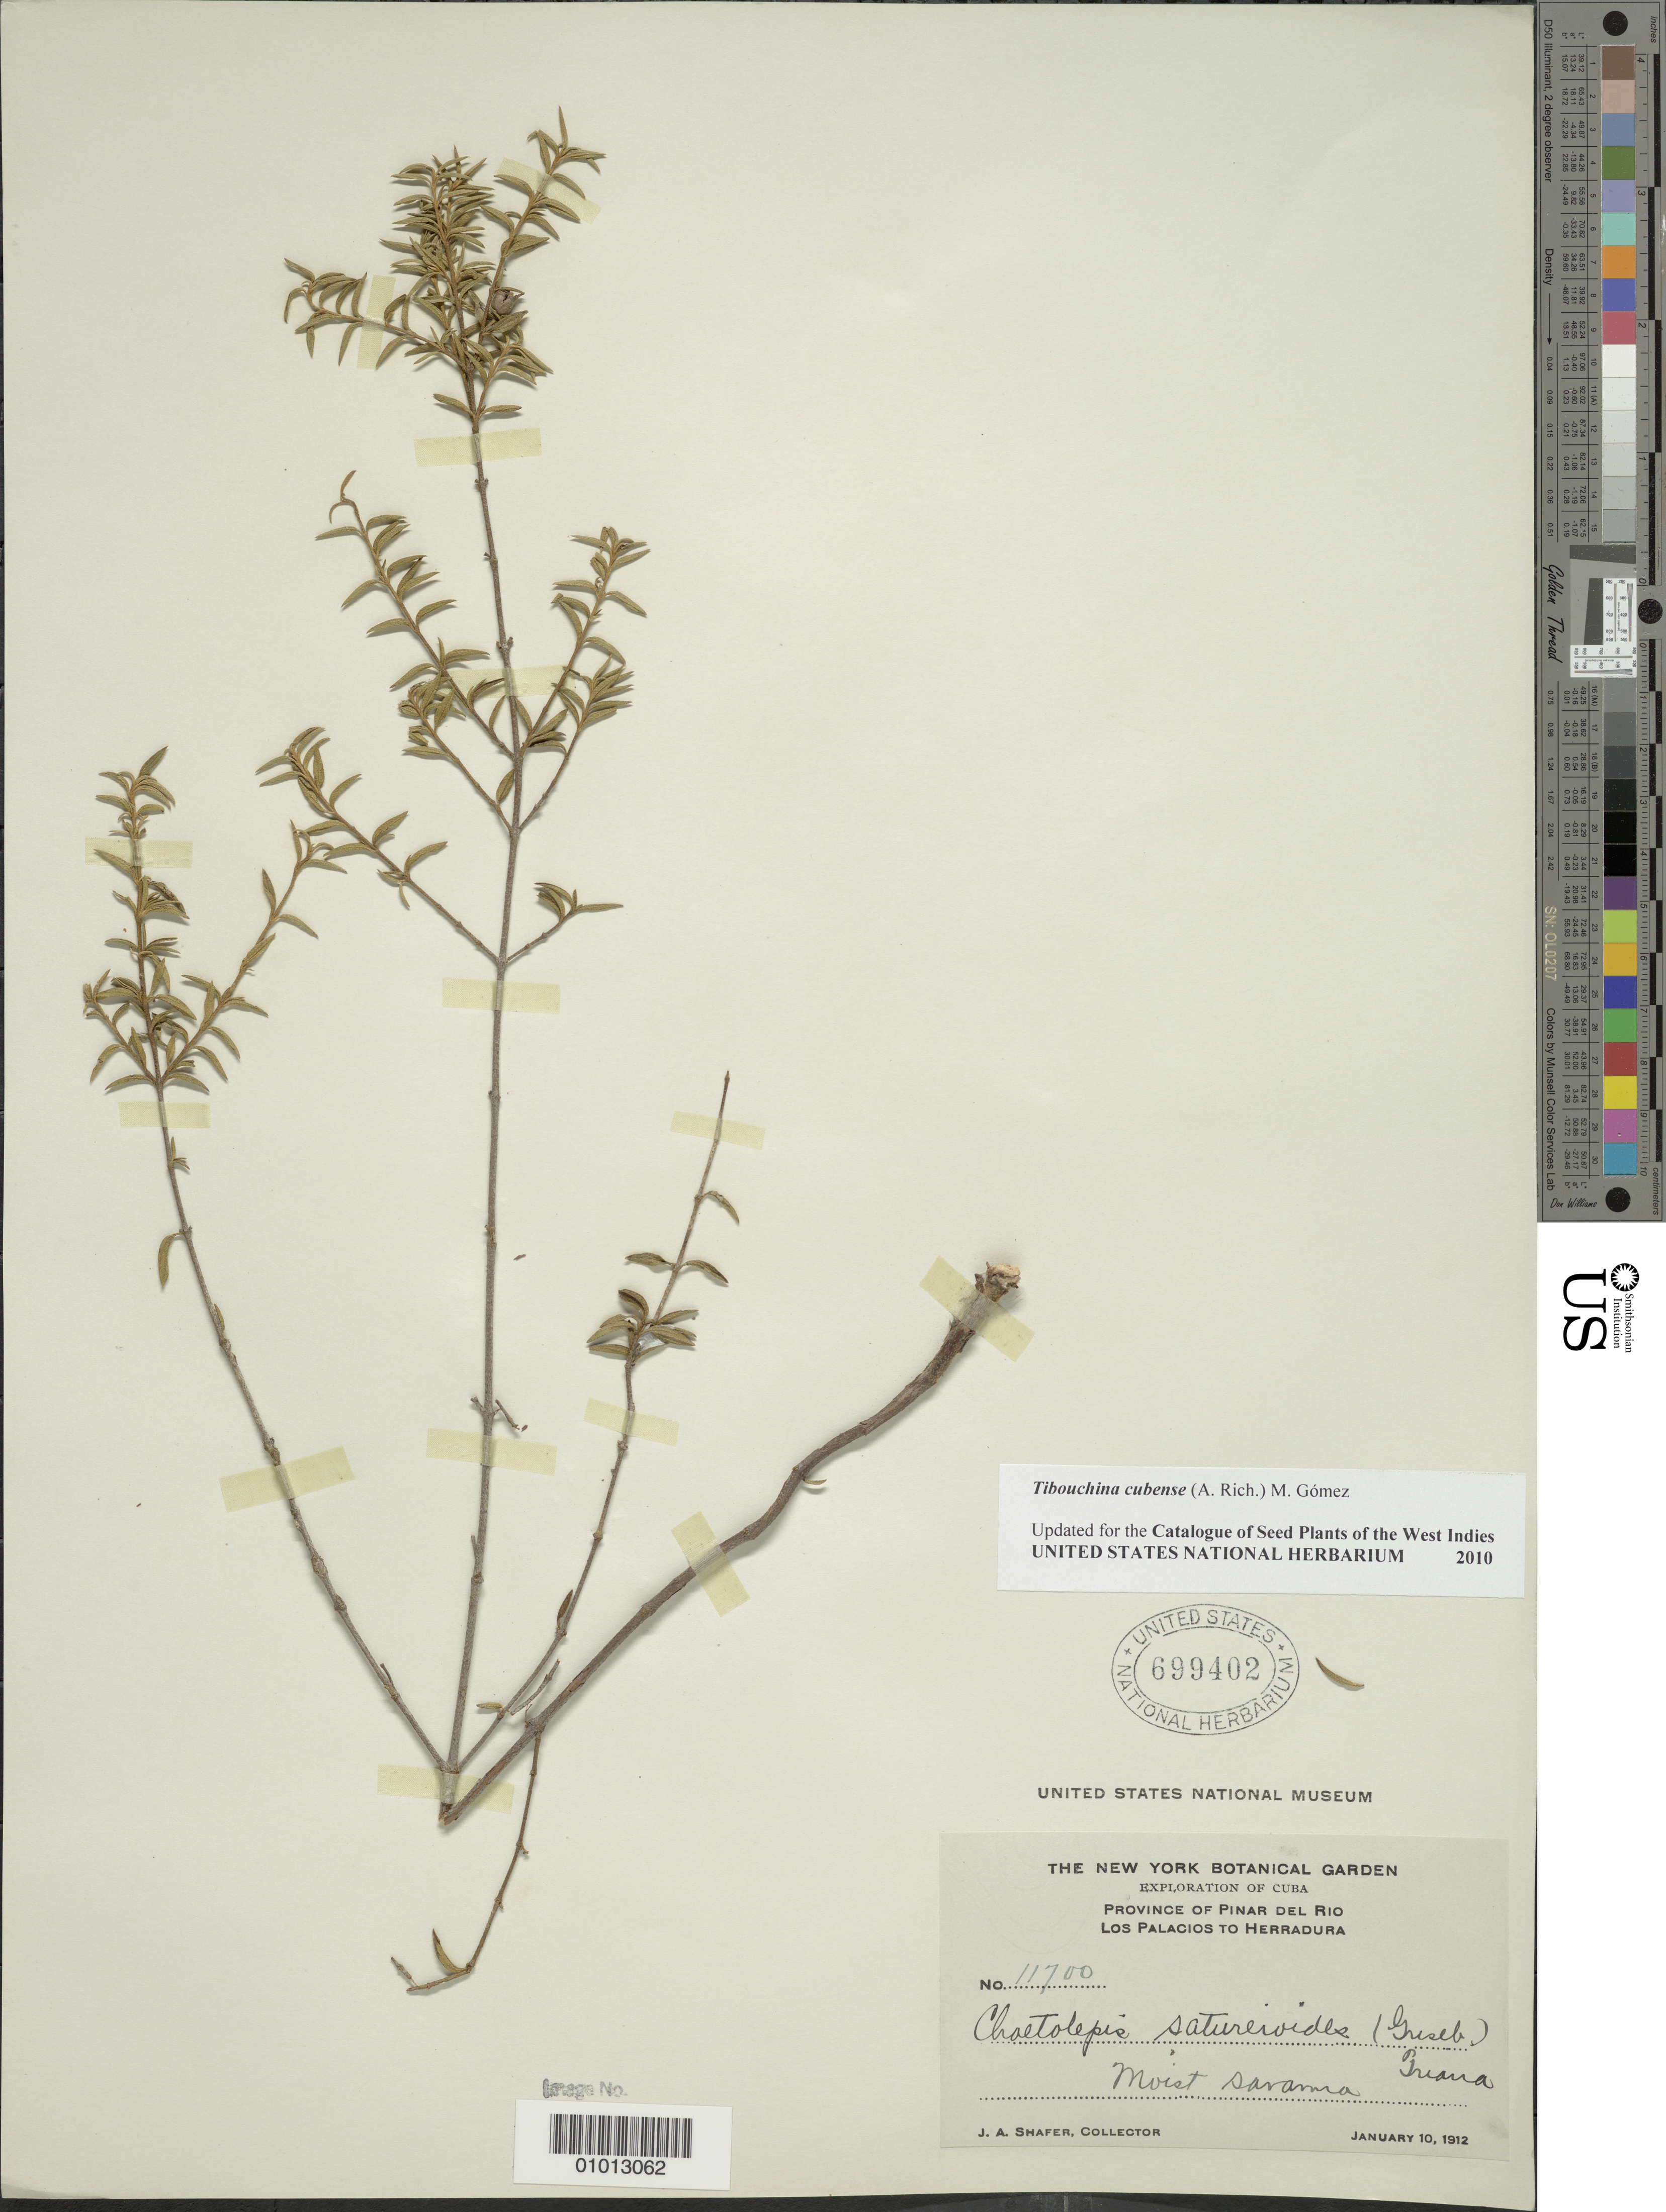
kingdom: Plantae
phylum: Tracheophyta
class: Magnoliopsida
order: Myrtales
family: Melastomataceae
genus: Arthrostemma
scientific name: Arthrostemma cubense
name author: A. Rich.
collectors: J. A. Shafer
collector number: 11700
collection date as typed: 10 Jan 1912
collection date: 1912-01-10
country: Cuba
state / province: Pinar del Rio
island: Cuba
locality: Los Palacios to Herradura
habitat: Moist savanna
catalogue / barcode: US 699402